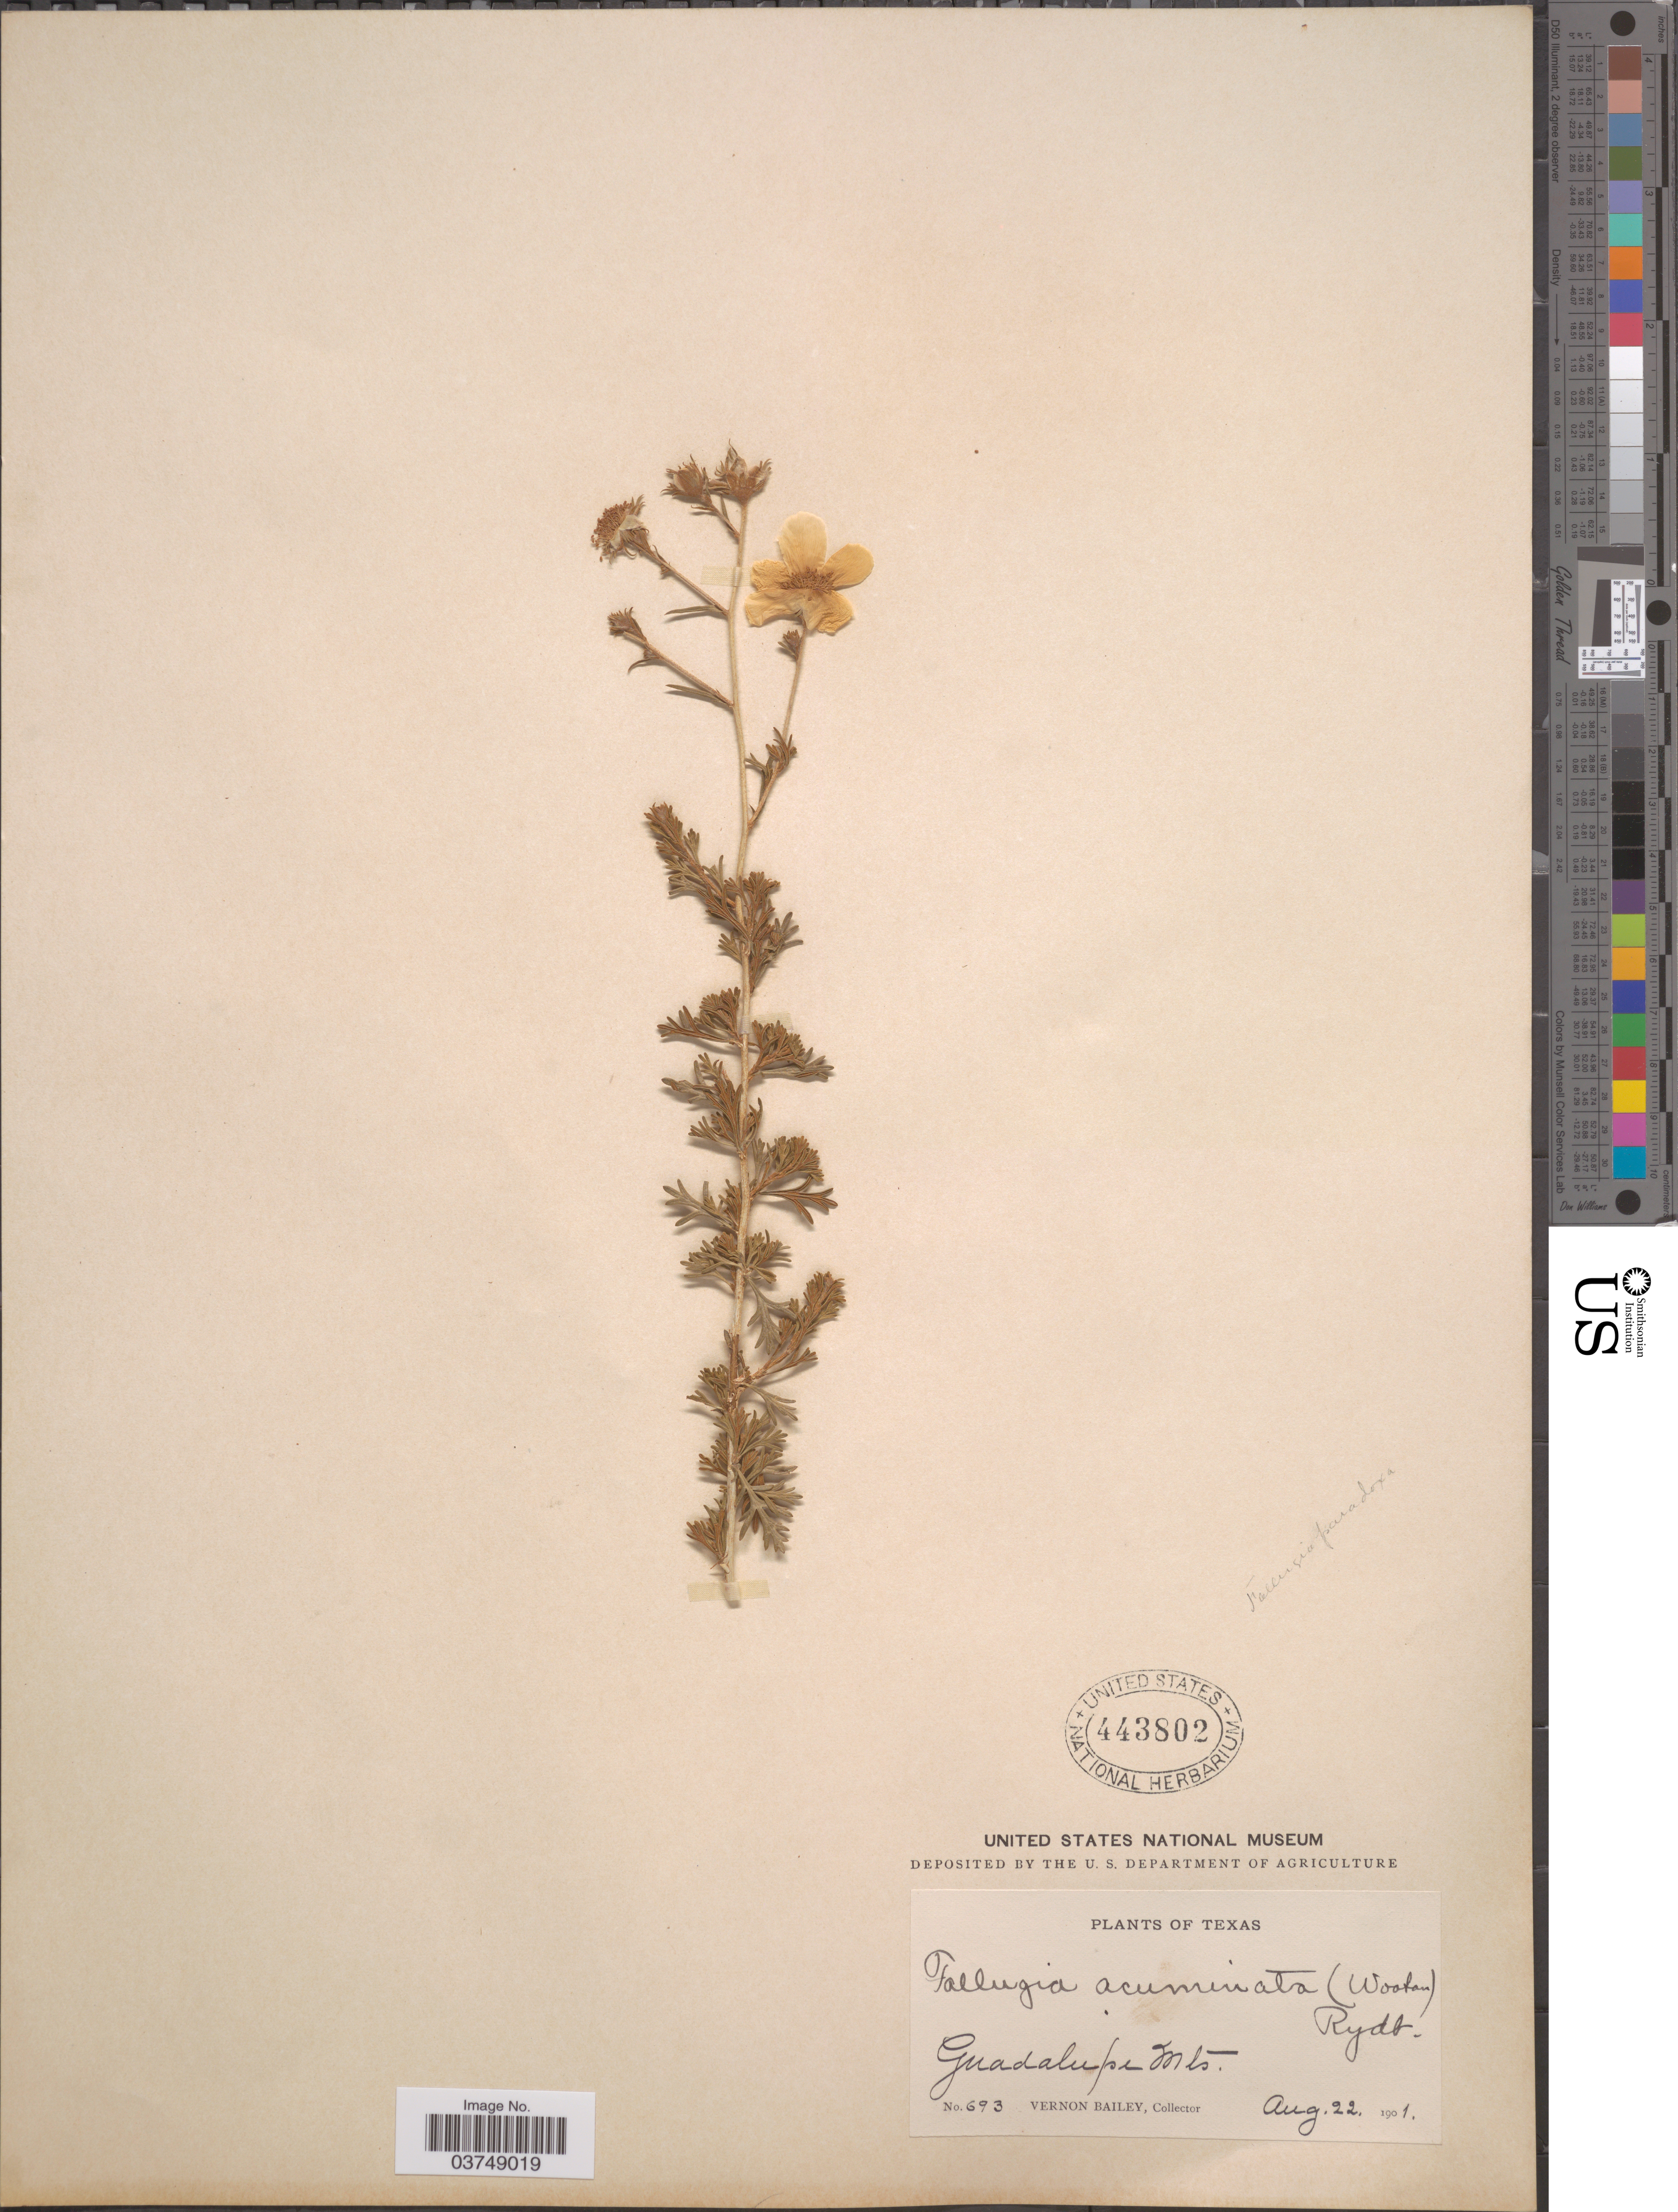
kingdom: Plantae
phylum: Tracheophyta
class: Magnoliopsida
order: Rosales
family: Rosaceae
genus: Fallugia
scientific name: Fallugia acuminata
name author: (Wooton) Rydb.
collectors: V. O. Bailey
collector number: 693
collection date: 1901-08-22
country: United States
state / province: Texas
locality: Guadalupe Mts.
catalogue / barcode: US 443802